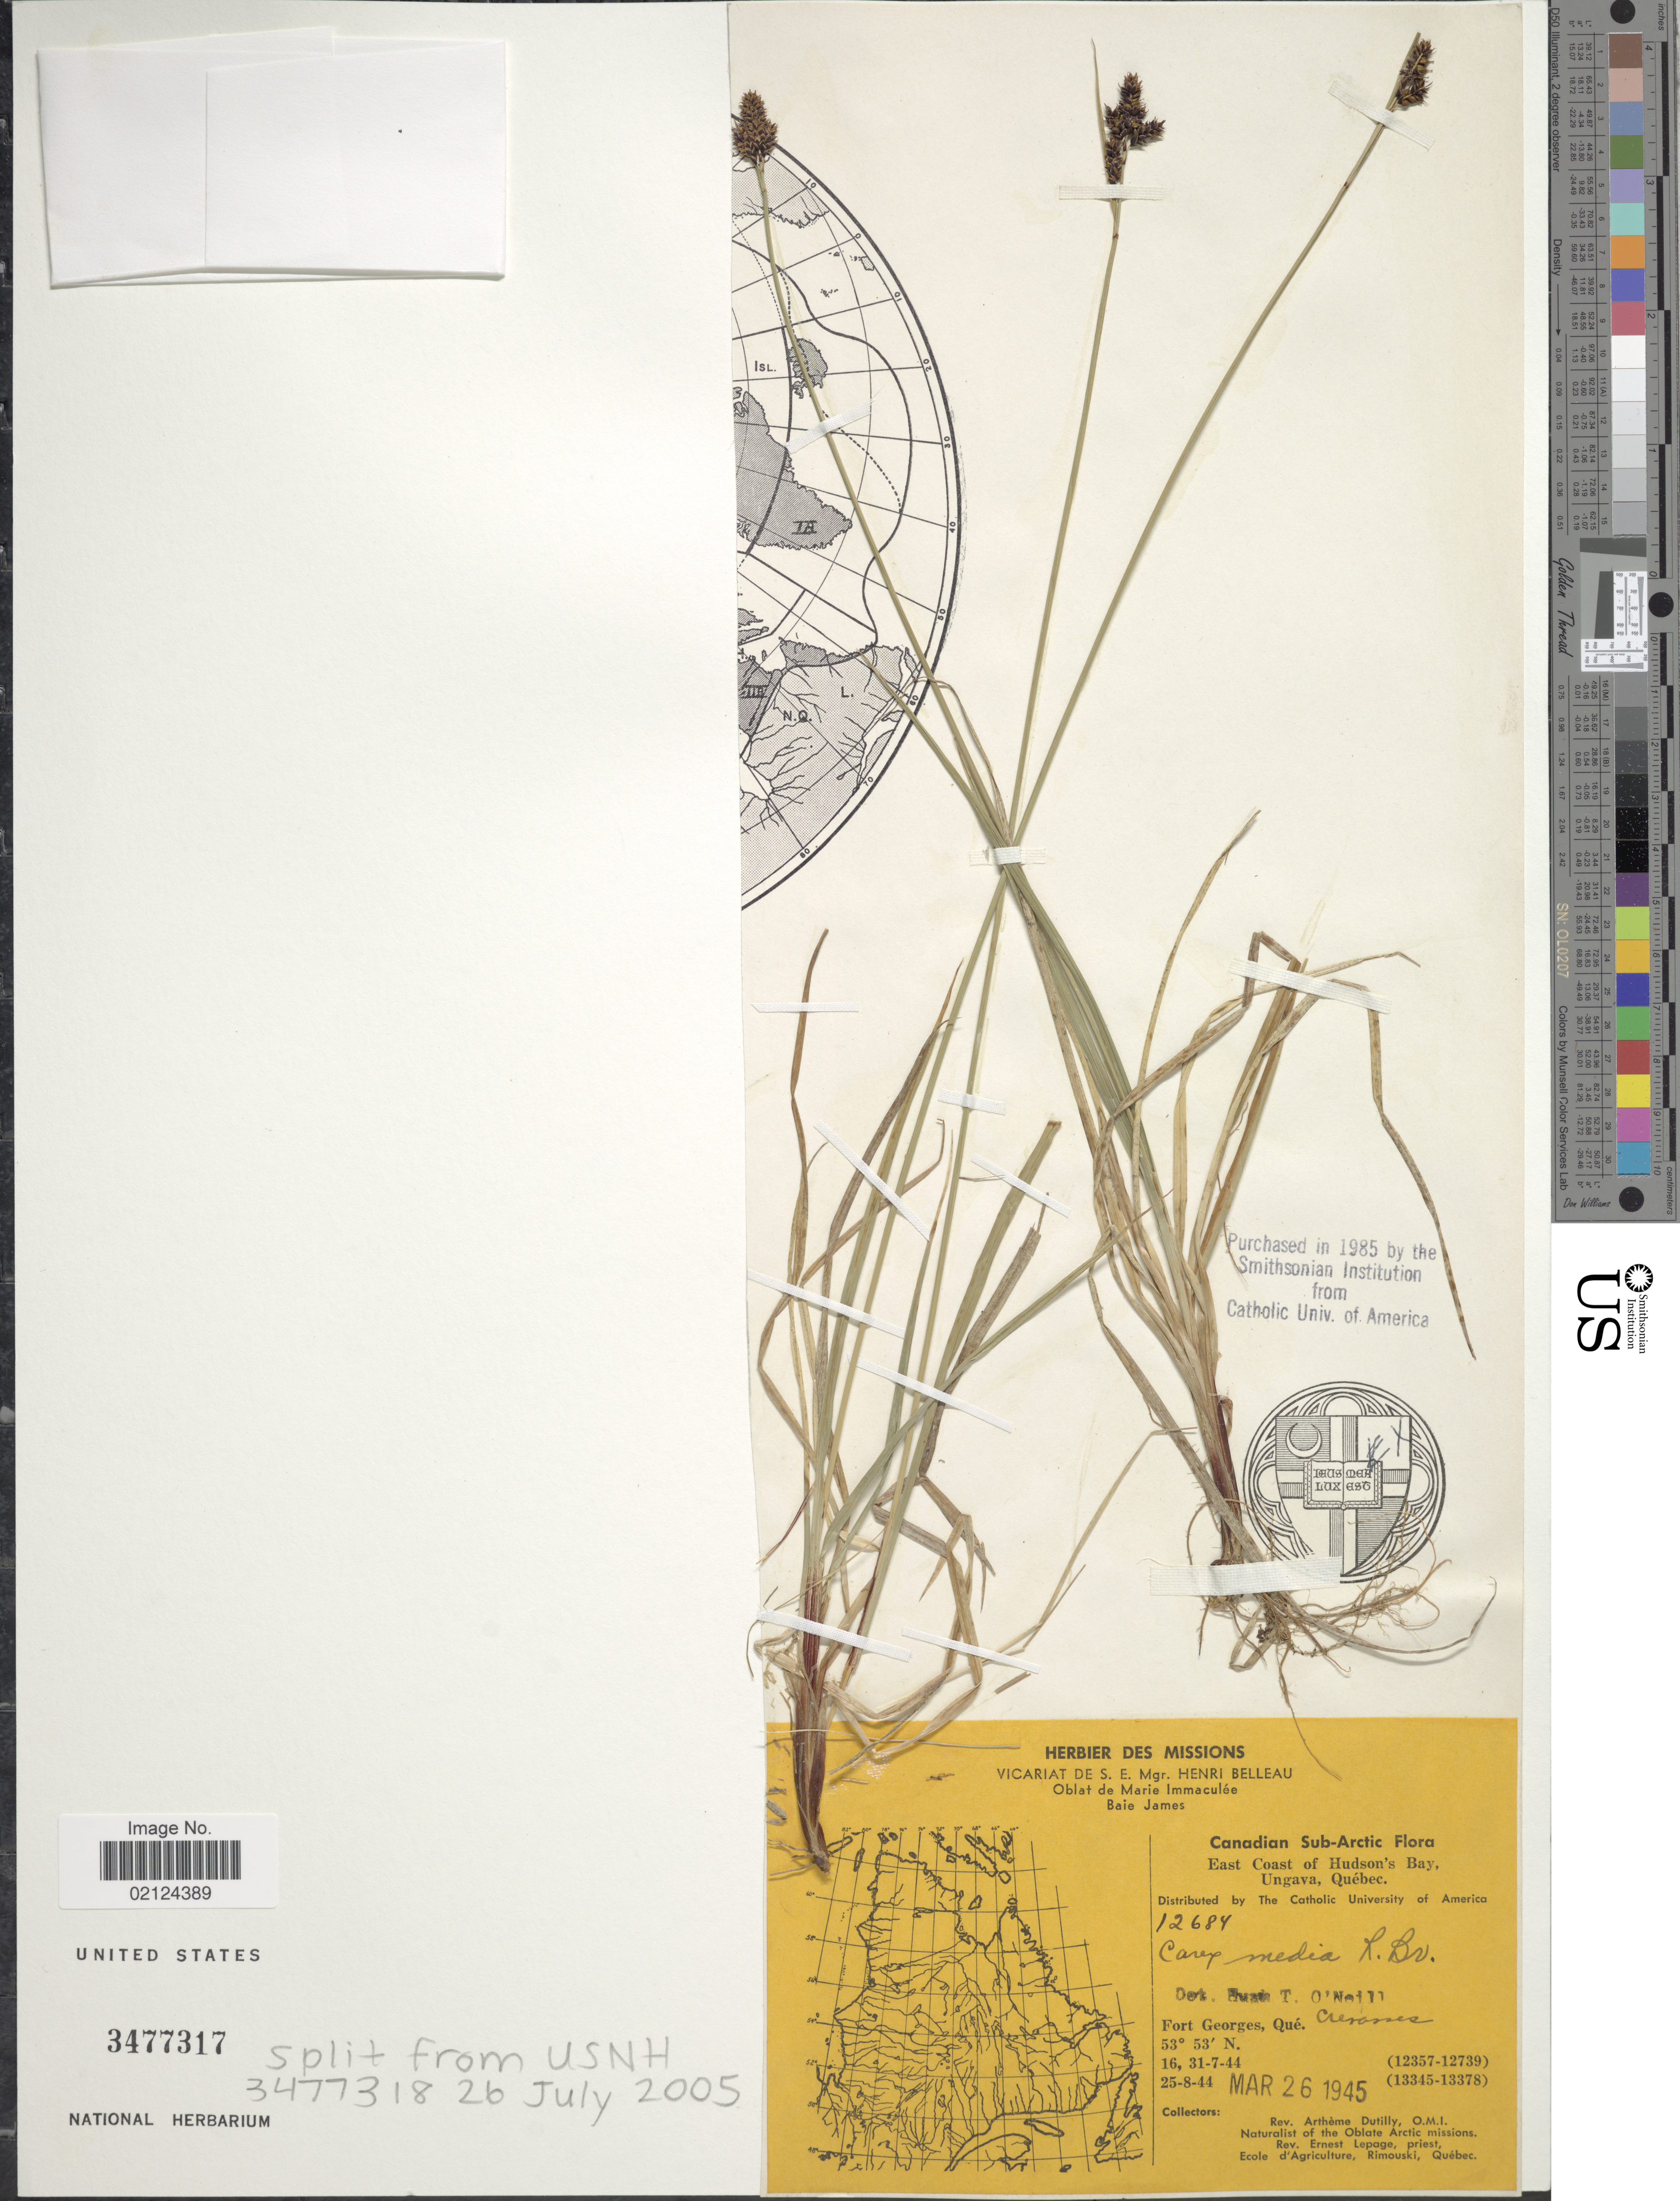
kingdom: Plantae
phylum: Tracheophyta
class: Liliopsida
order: Poales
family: Cyperaceae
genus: Carex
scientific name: Carex media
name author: R. Br.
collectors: A. Dutilly & E. Lepage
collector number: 12684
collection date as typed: Transcribed d/m/y: 16/7/44 to 25/8/44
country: Canada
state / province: Quebec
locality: Canadian Sub-Arctic, East Coast of Hudson's Bay, Ungava, Fort Georges, Que. Crevasses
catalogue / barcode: US 3477317